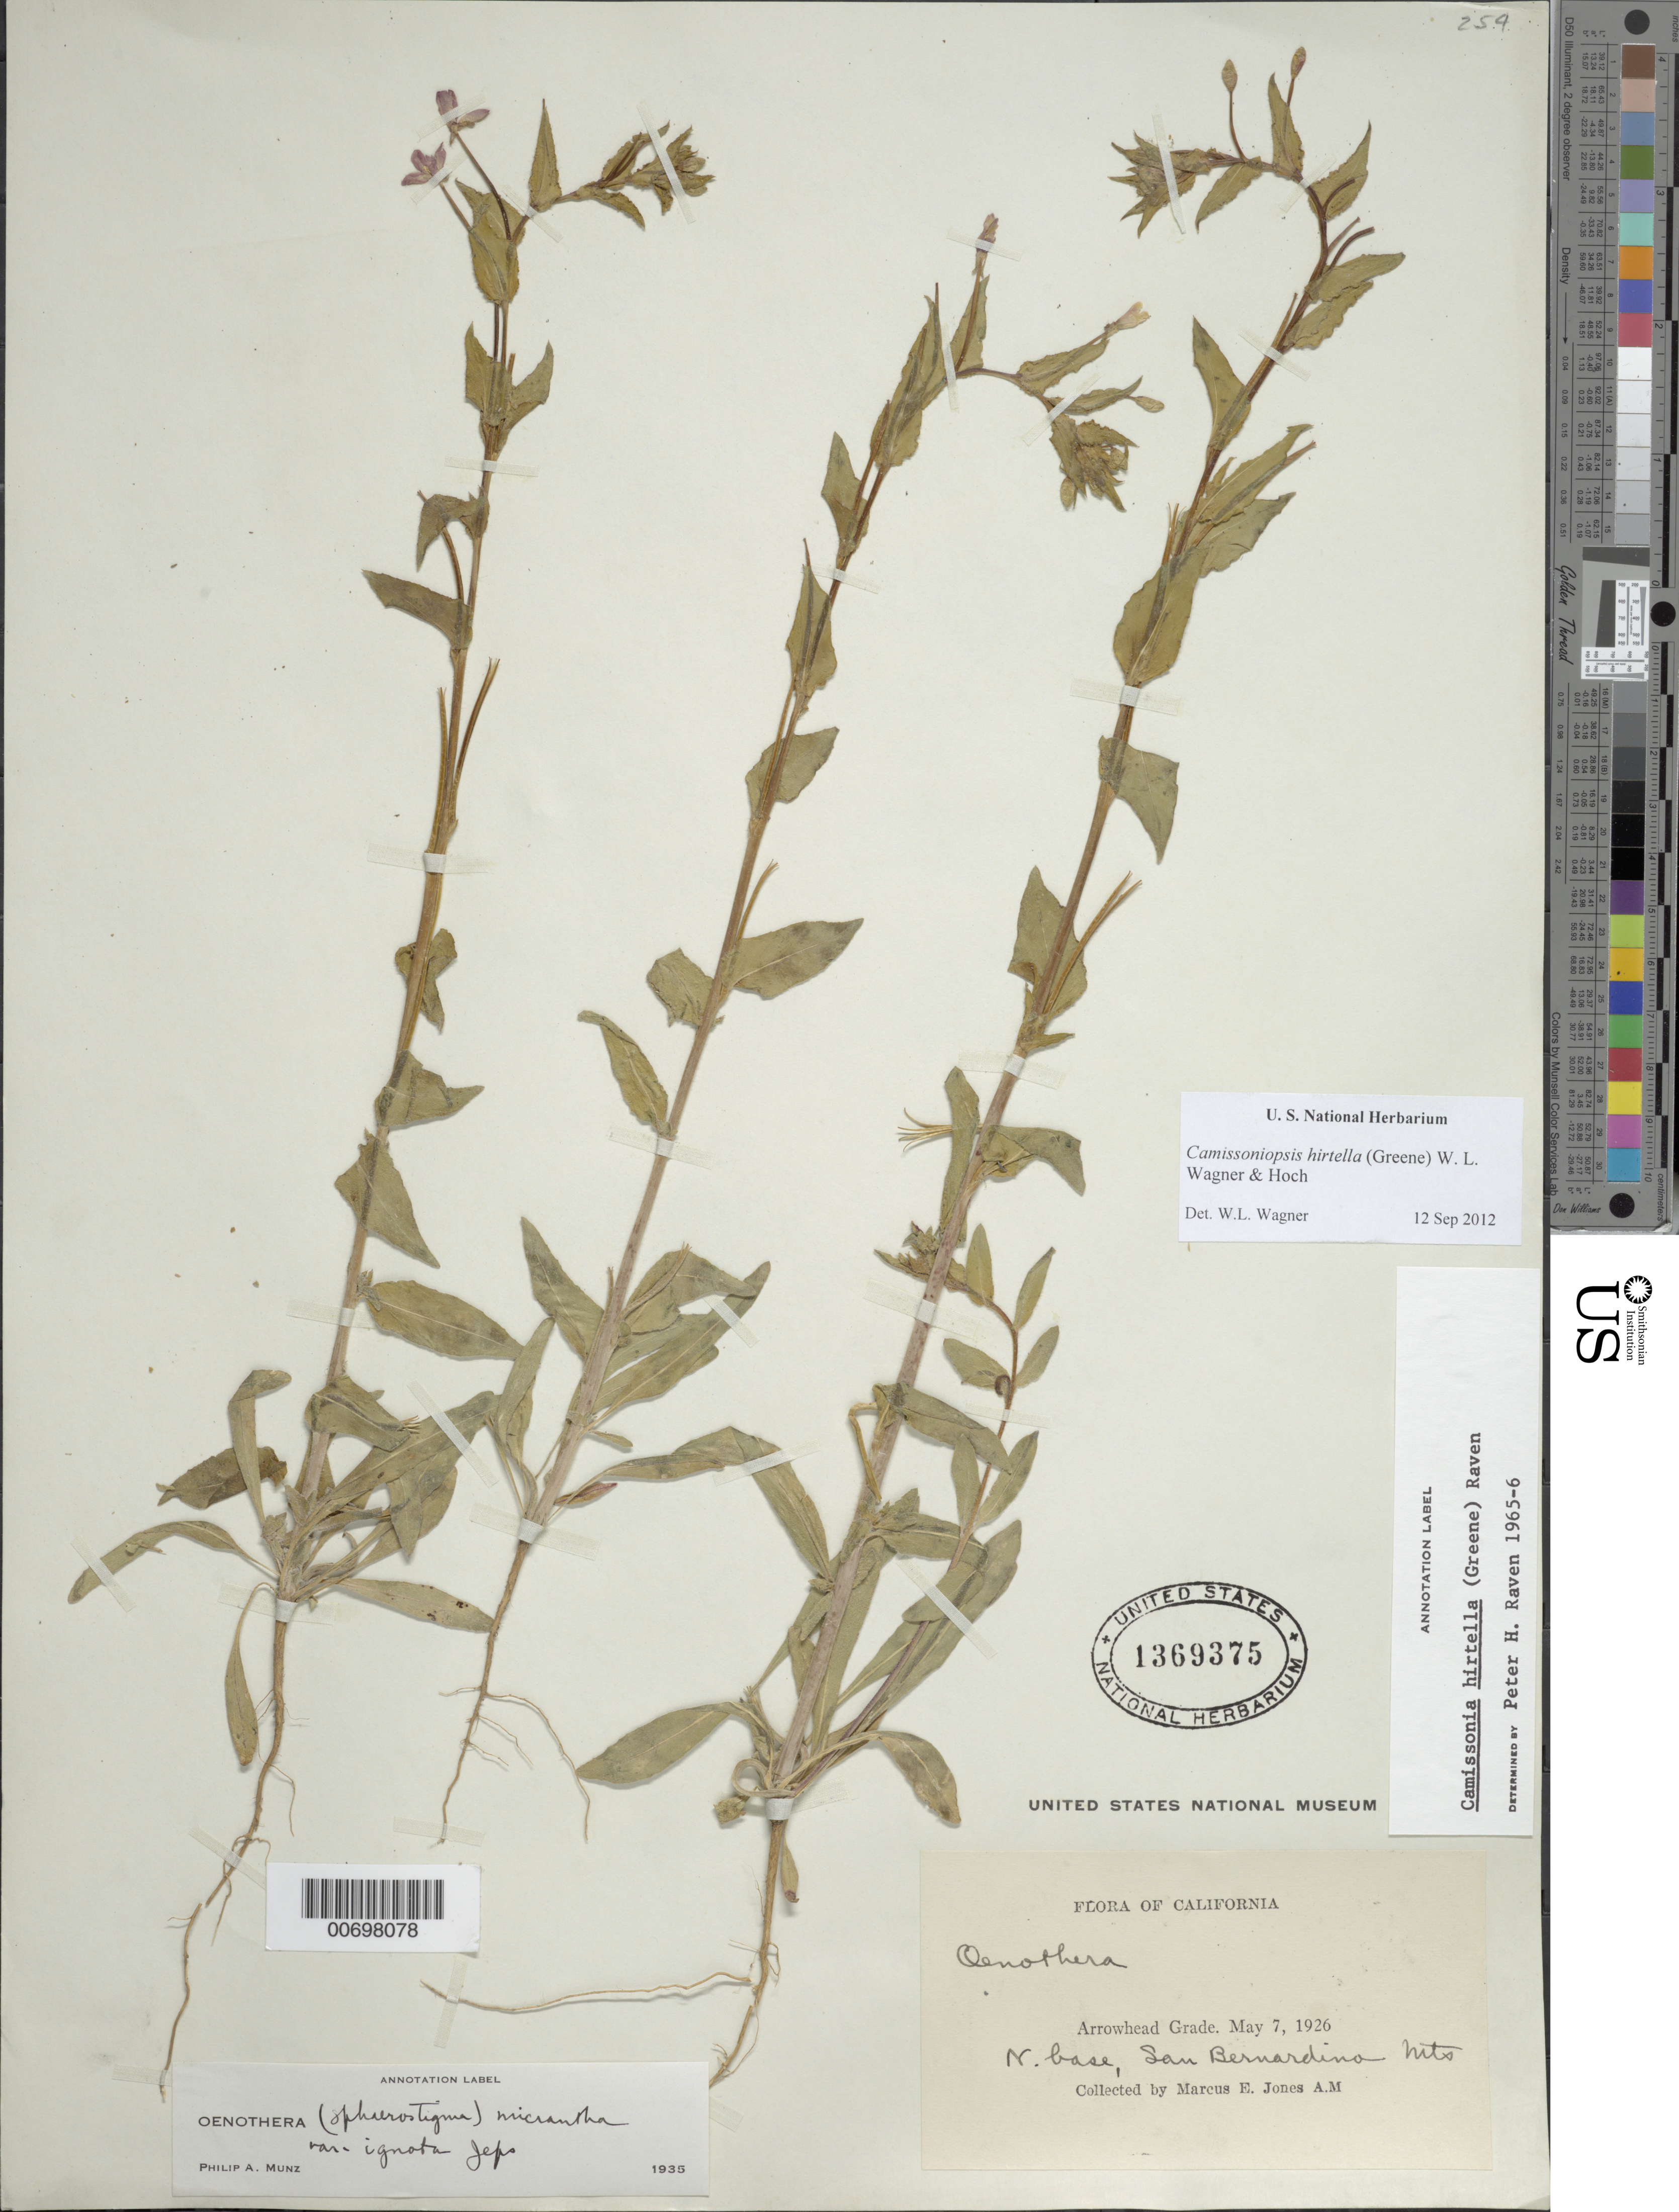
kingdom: Plantae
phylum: Tracheophyta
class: Magnoliopsida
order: Myrtales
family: Onagraceae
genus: Camissoniopsis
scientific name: Camissoniopsis hirtella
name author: (Greene) W.L. Wagner & Hoch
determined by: Wagner, W. L., (BOT), Smithsonian Institution - National Museum of Natural History (UNITED STATES)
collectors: M. E. Jones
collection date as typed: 07 May 1926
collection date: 1926-05-07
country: United States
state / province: California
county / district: San Bernardino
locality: Arrowhead Grade. N. base, San Bernardino Mts.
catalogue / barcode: US 1369375